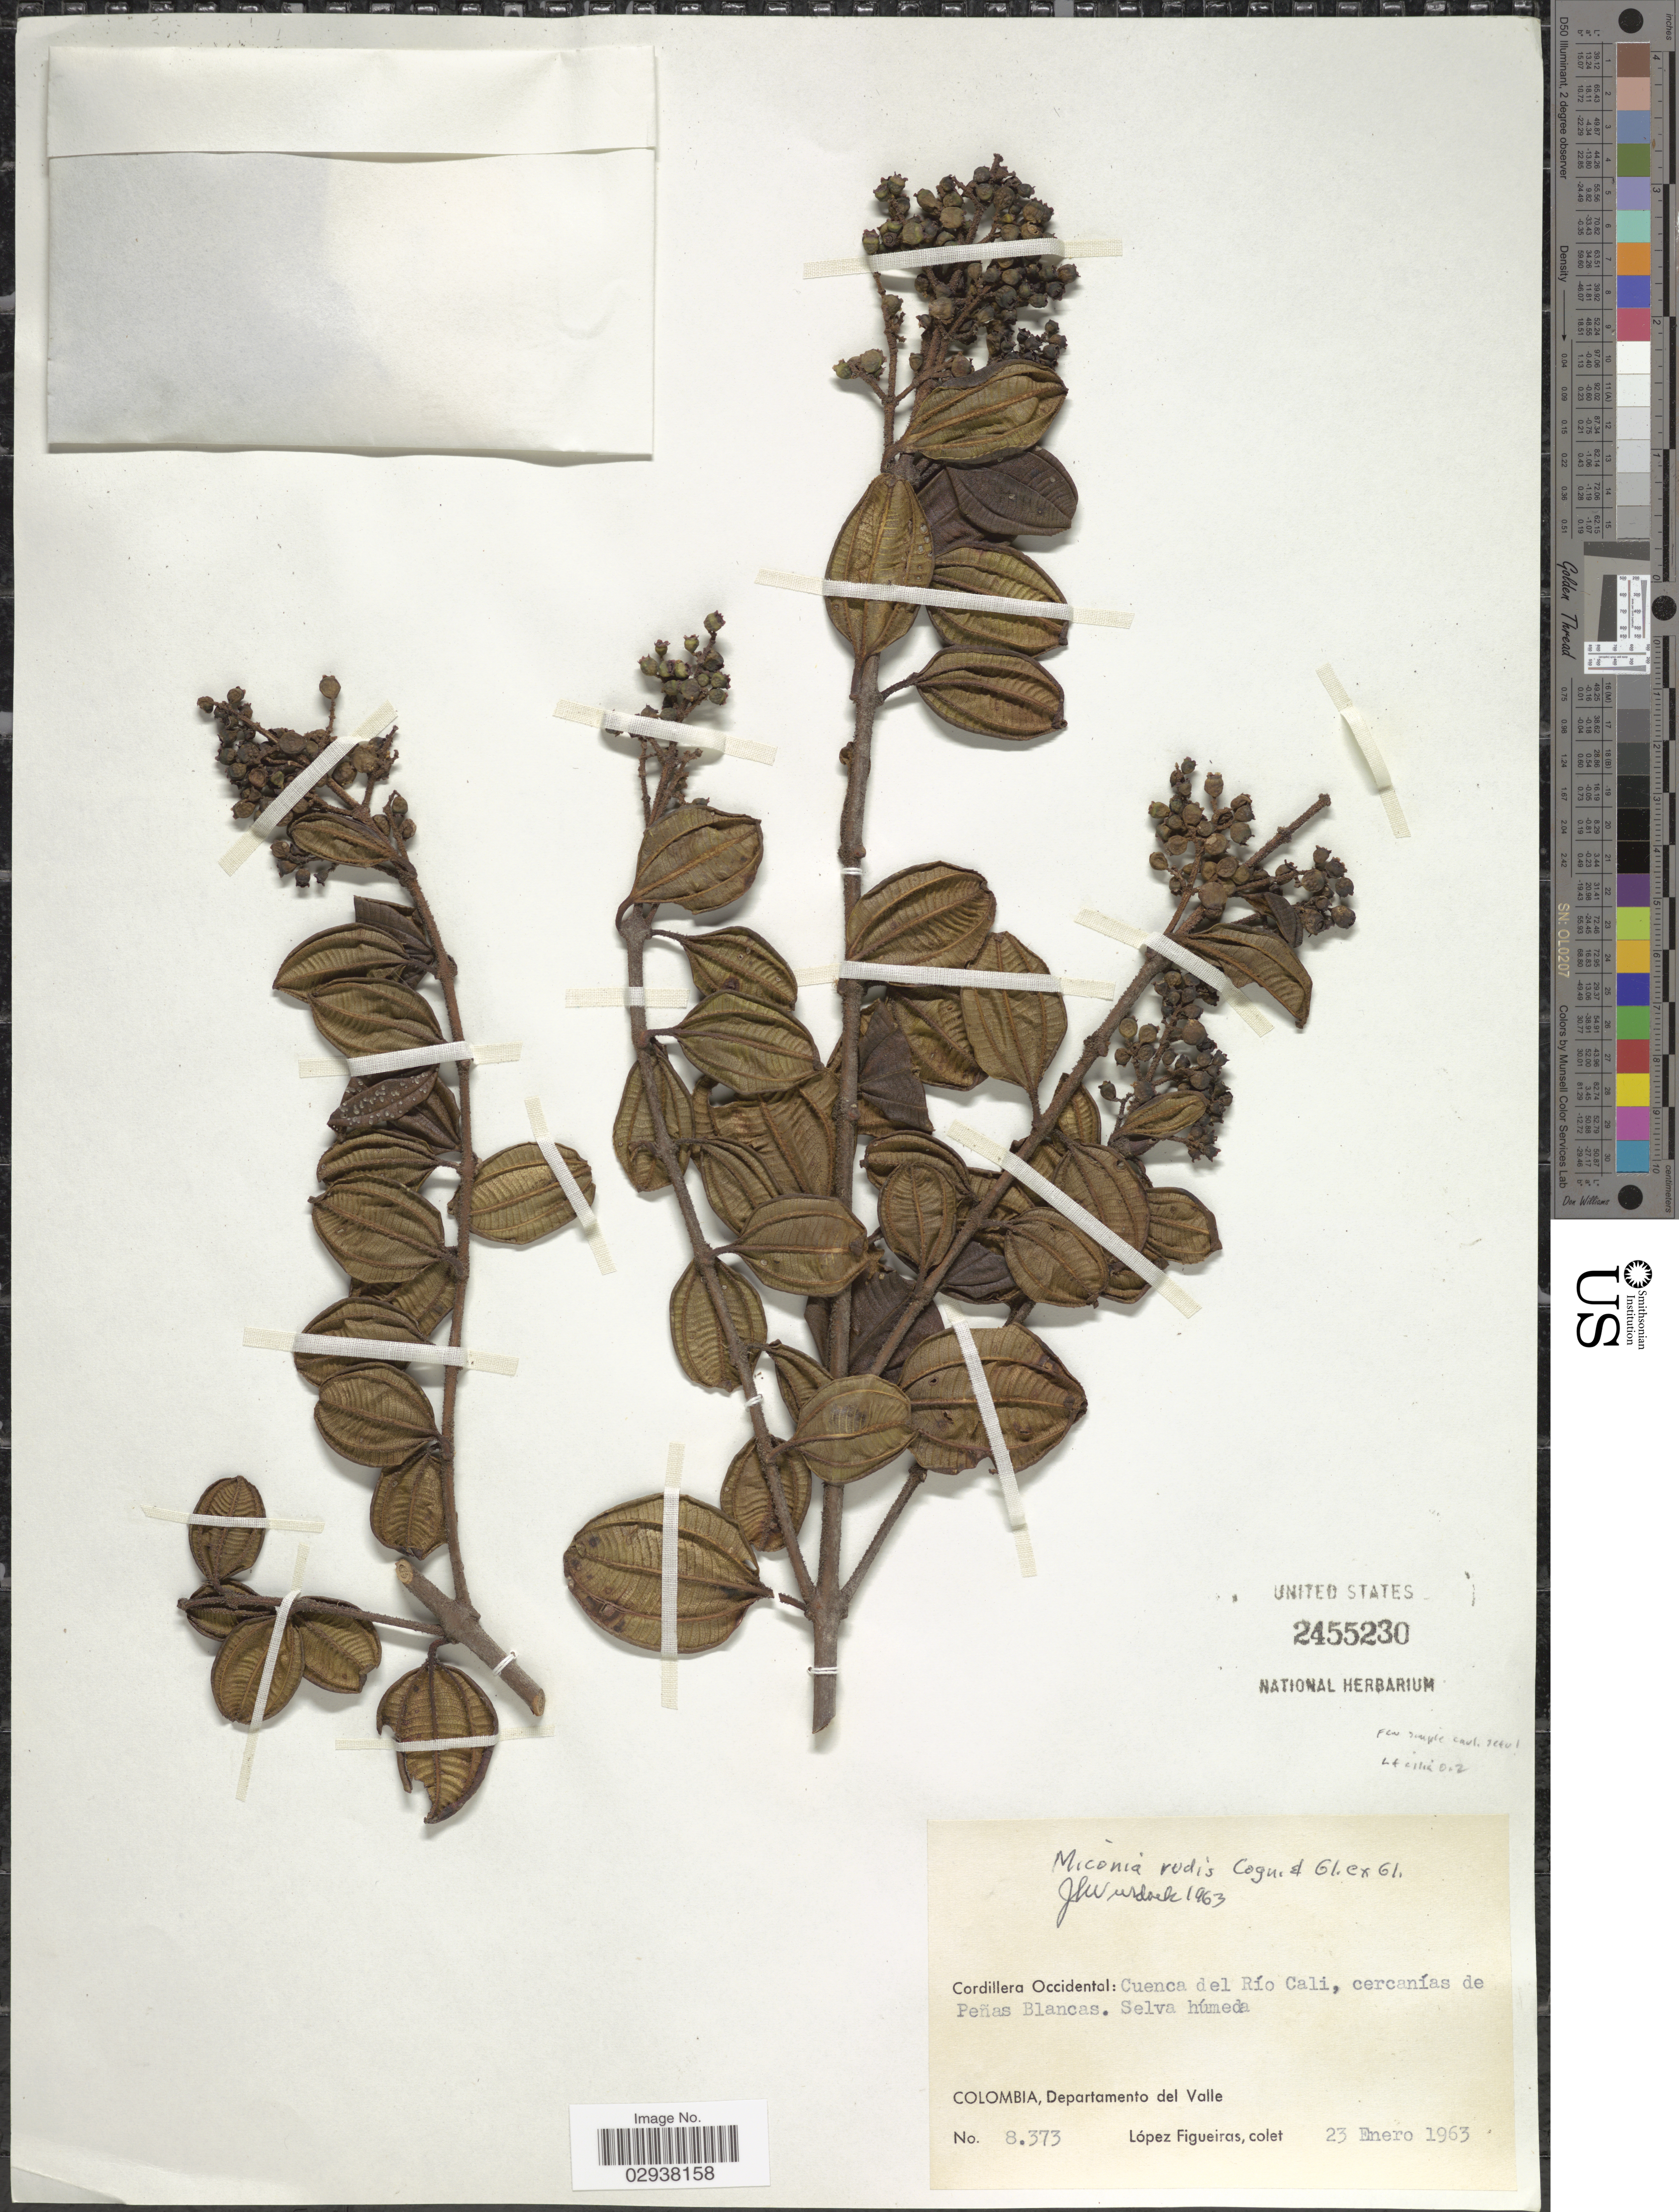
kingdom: Plantae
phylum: Tracheophyta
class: Magnoliopsida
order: Myrtales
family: Melastomataceae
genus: Miconia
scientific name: Miconia cladonia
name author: Gleason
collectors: M. López Figueiras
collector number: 8373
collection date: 1963-01-23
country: Colombia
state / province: Valle del Cauca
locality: Cordillera Occidental: Cuenca del Río Cali, cernanías de Peñas Blancas. Departamento del Valle.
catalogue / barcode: US 2455230